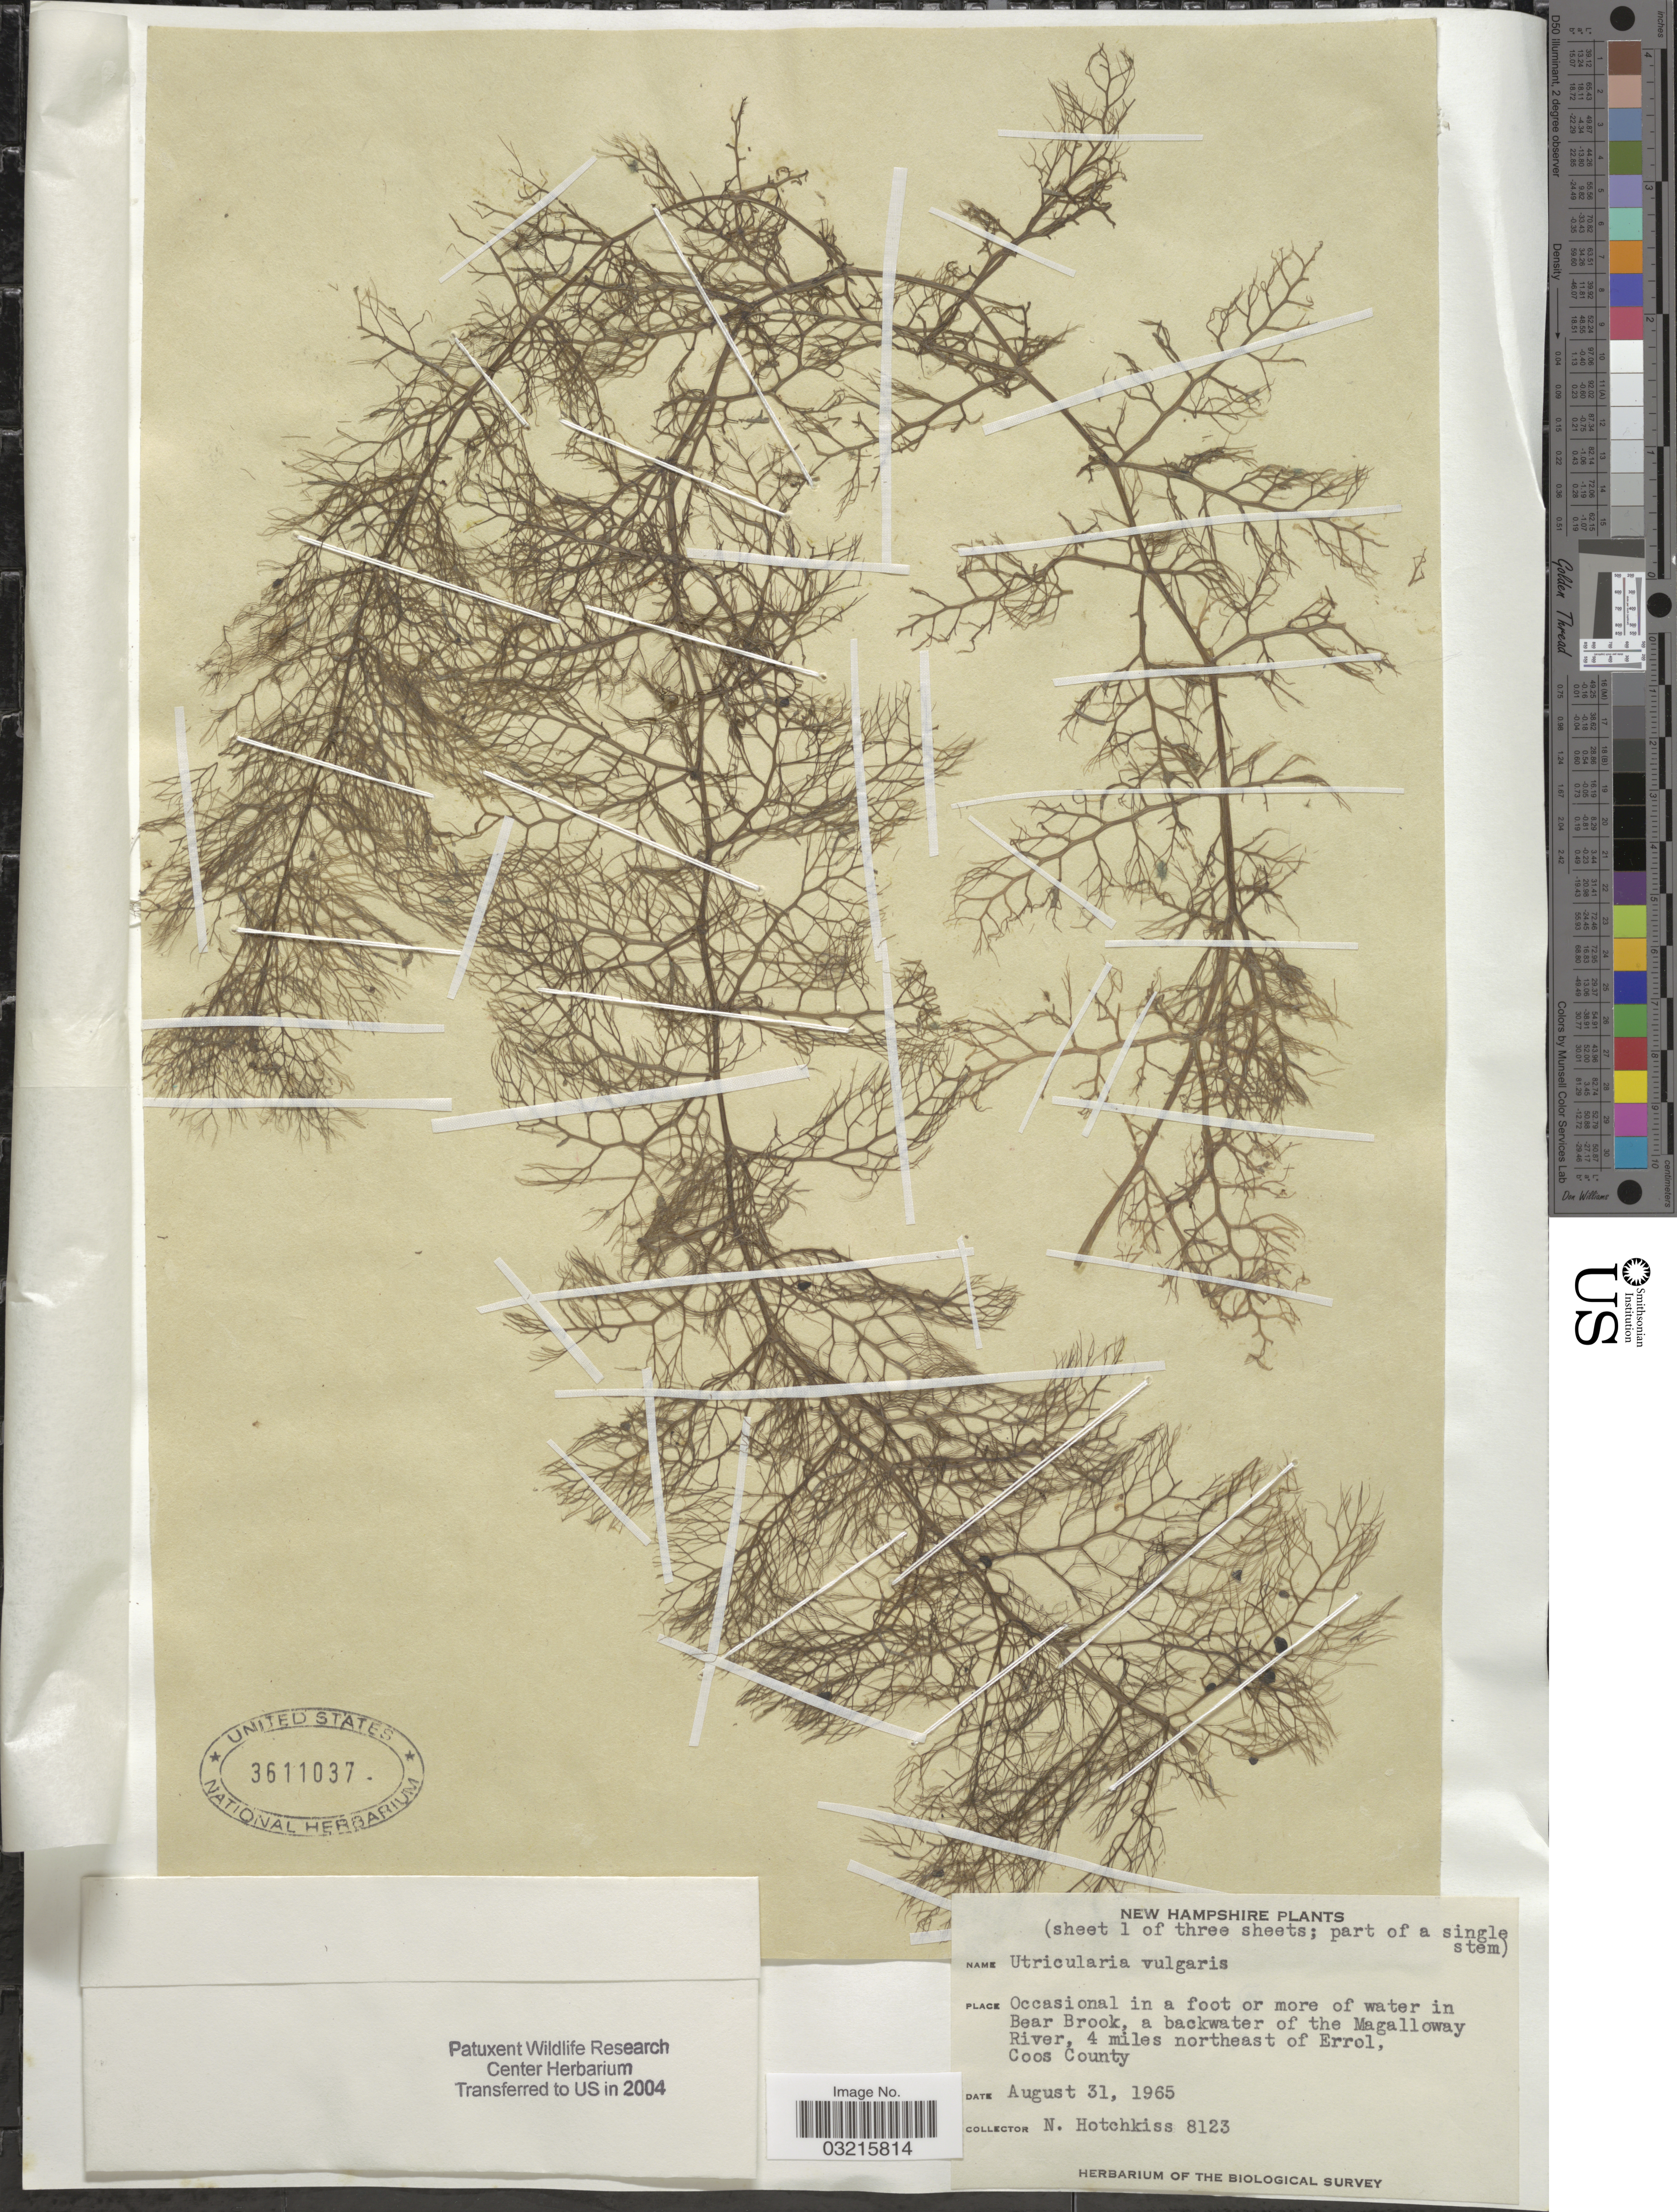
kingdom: Plantae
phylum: Tracheophyta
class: Magnoliopsida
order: Lamiales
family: Lentibulariaceae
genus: Utricularia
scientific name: Utricularia vulgaris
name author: L.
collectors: N. Hotchkiss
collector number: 8123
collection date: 1965-08-31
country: United States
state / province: New Hampshire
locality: Occasional in a foot or more of water in Bear Brook, a backwater of the Magalloway River, 4 miles northeast of Errol, Coos County.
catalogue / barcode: US 3611037